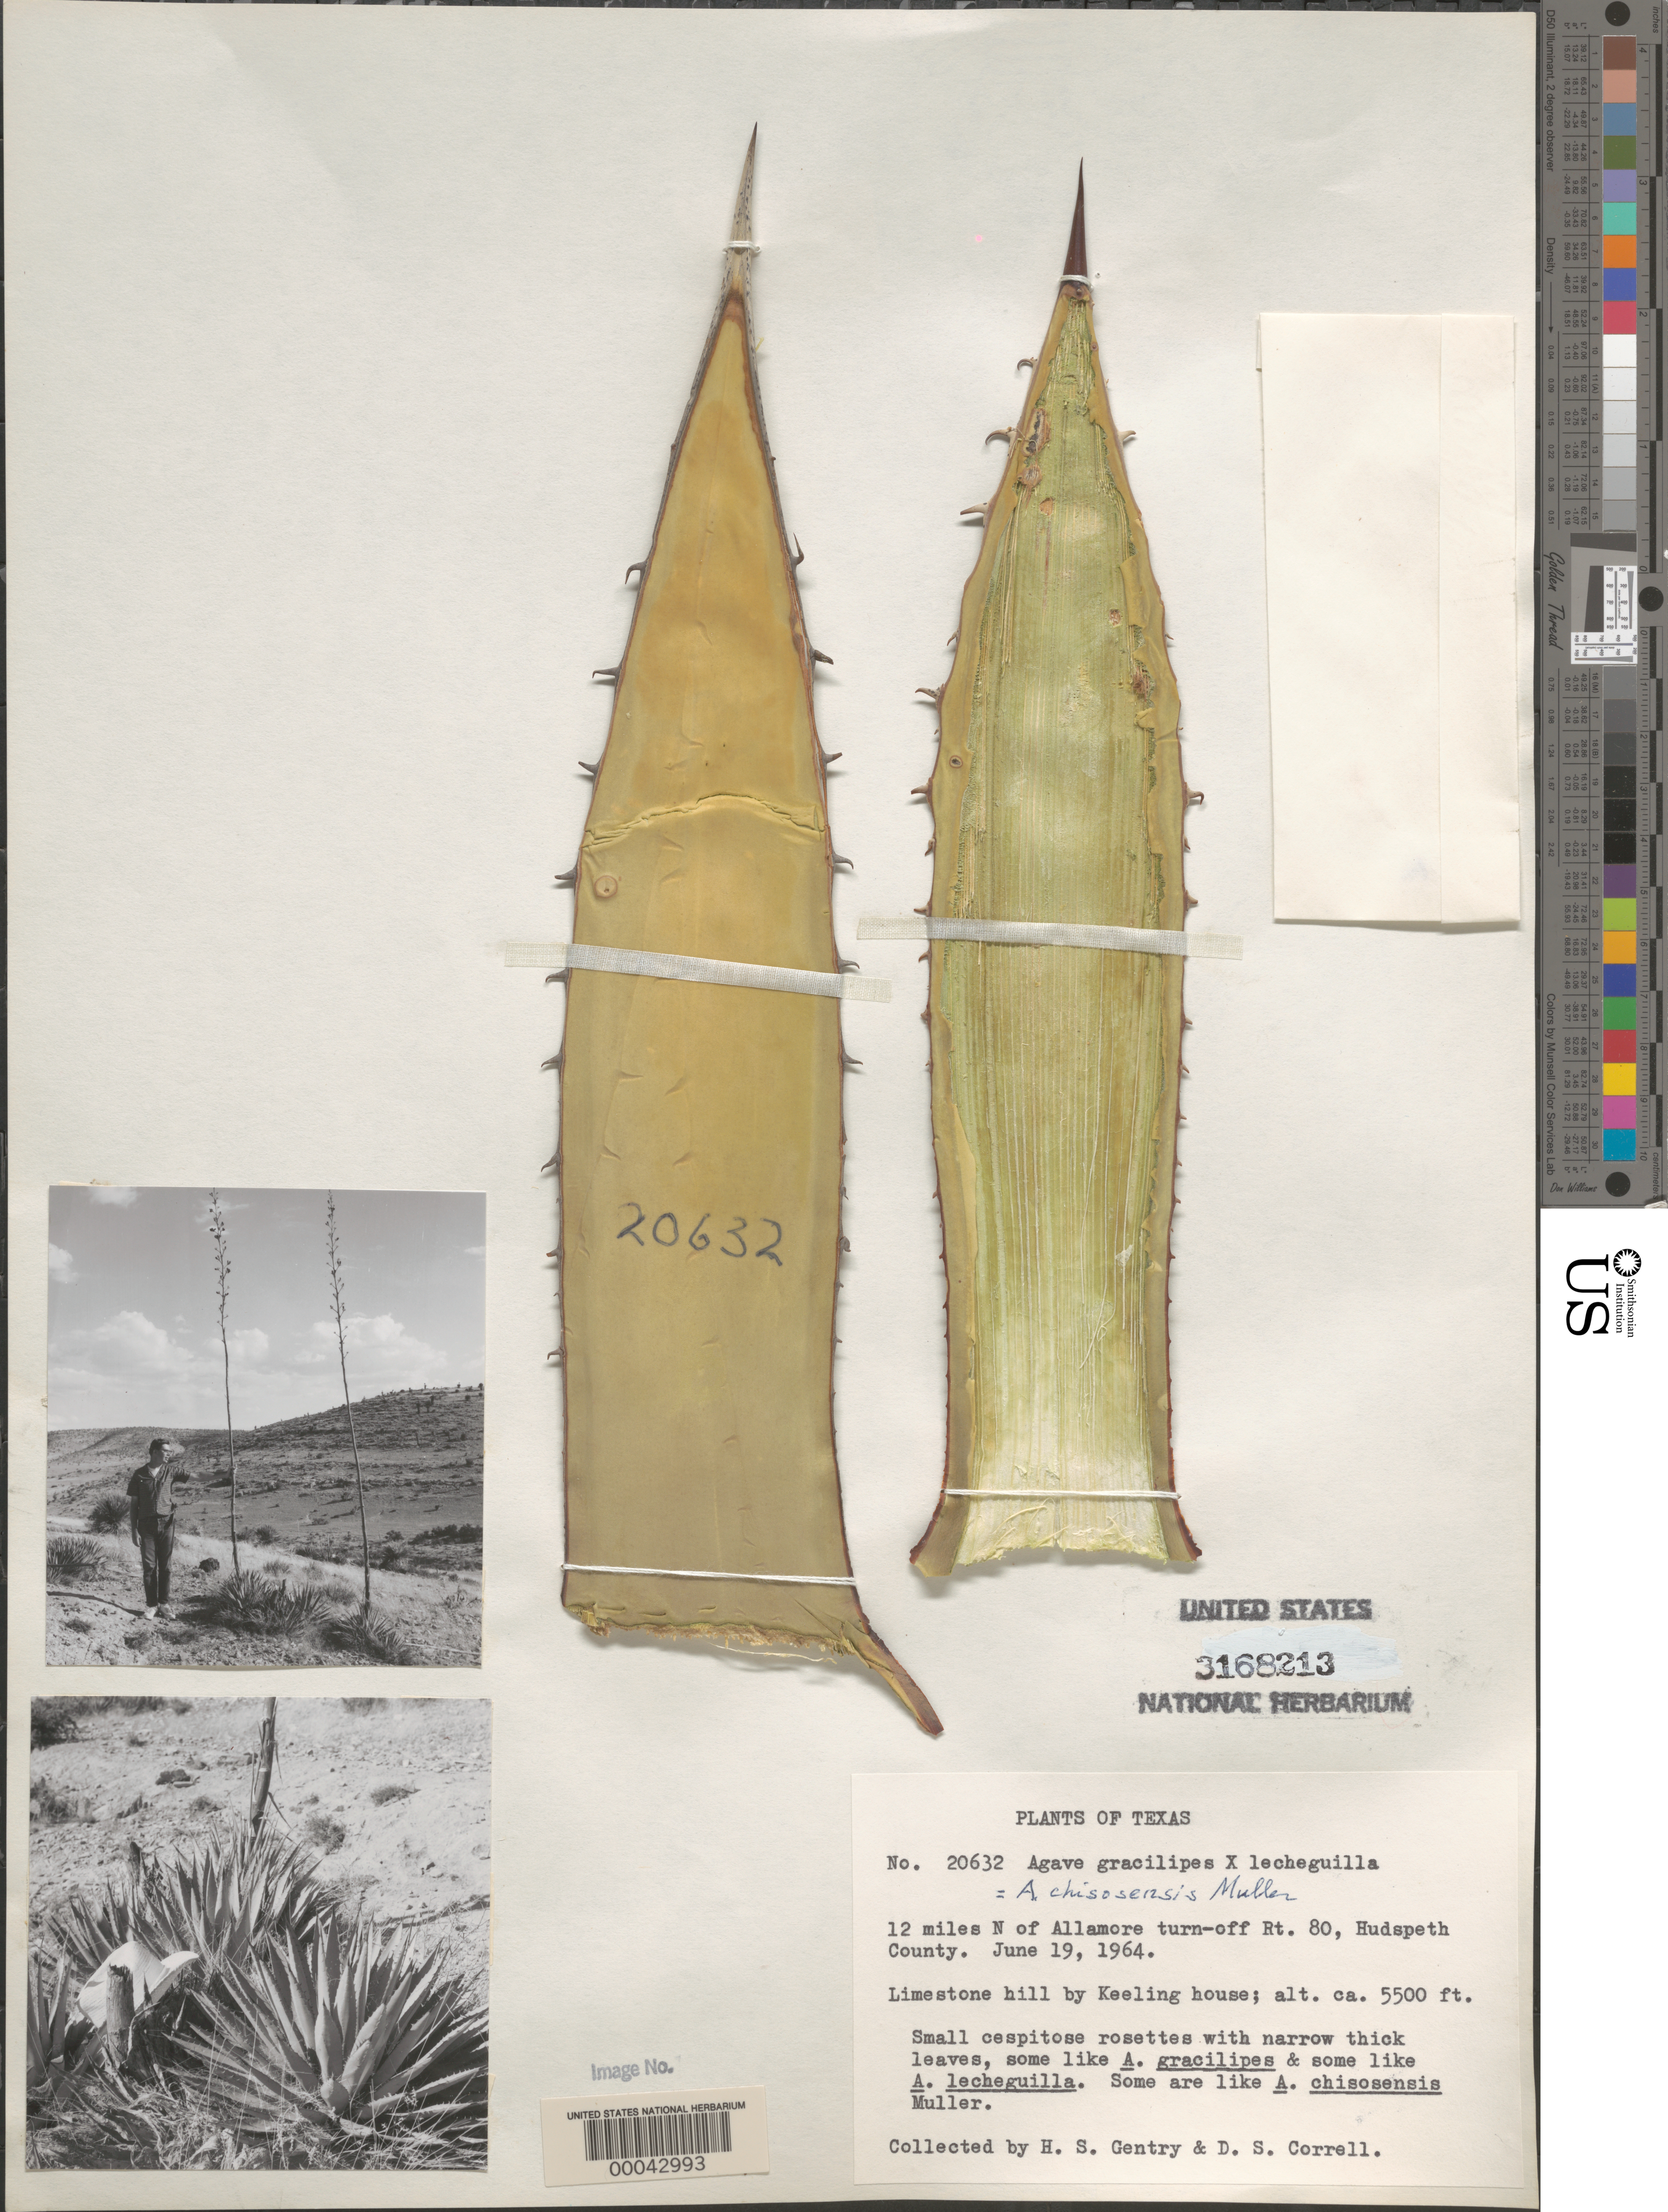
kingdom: Plantae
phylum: Tracheophyta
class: Liliopsida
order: Asparagales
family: Asparagaceae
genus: Agave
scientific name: Agave chisosensis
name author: C.H. Mull.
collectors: H. S. Gentry & D. S. Correll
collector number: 20632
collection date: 1964-06-19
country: United States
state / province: Texas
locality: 12 miles N of Allamore turn-off Rt. 80, Hudspeth County. Limestone hill by Keeling house.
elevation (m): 1676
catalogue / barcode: US 3168213